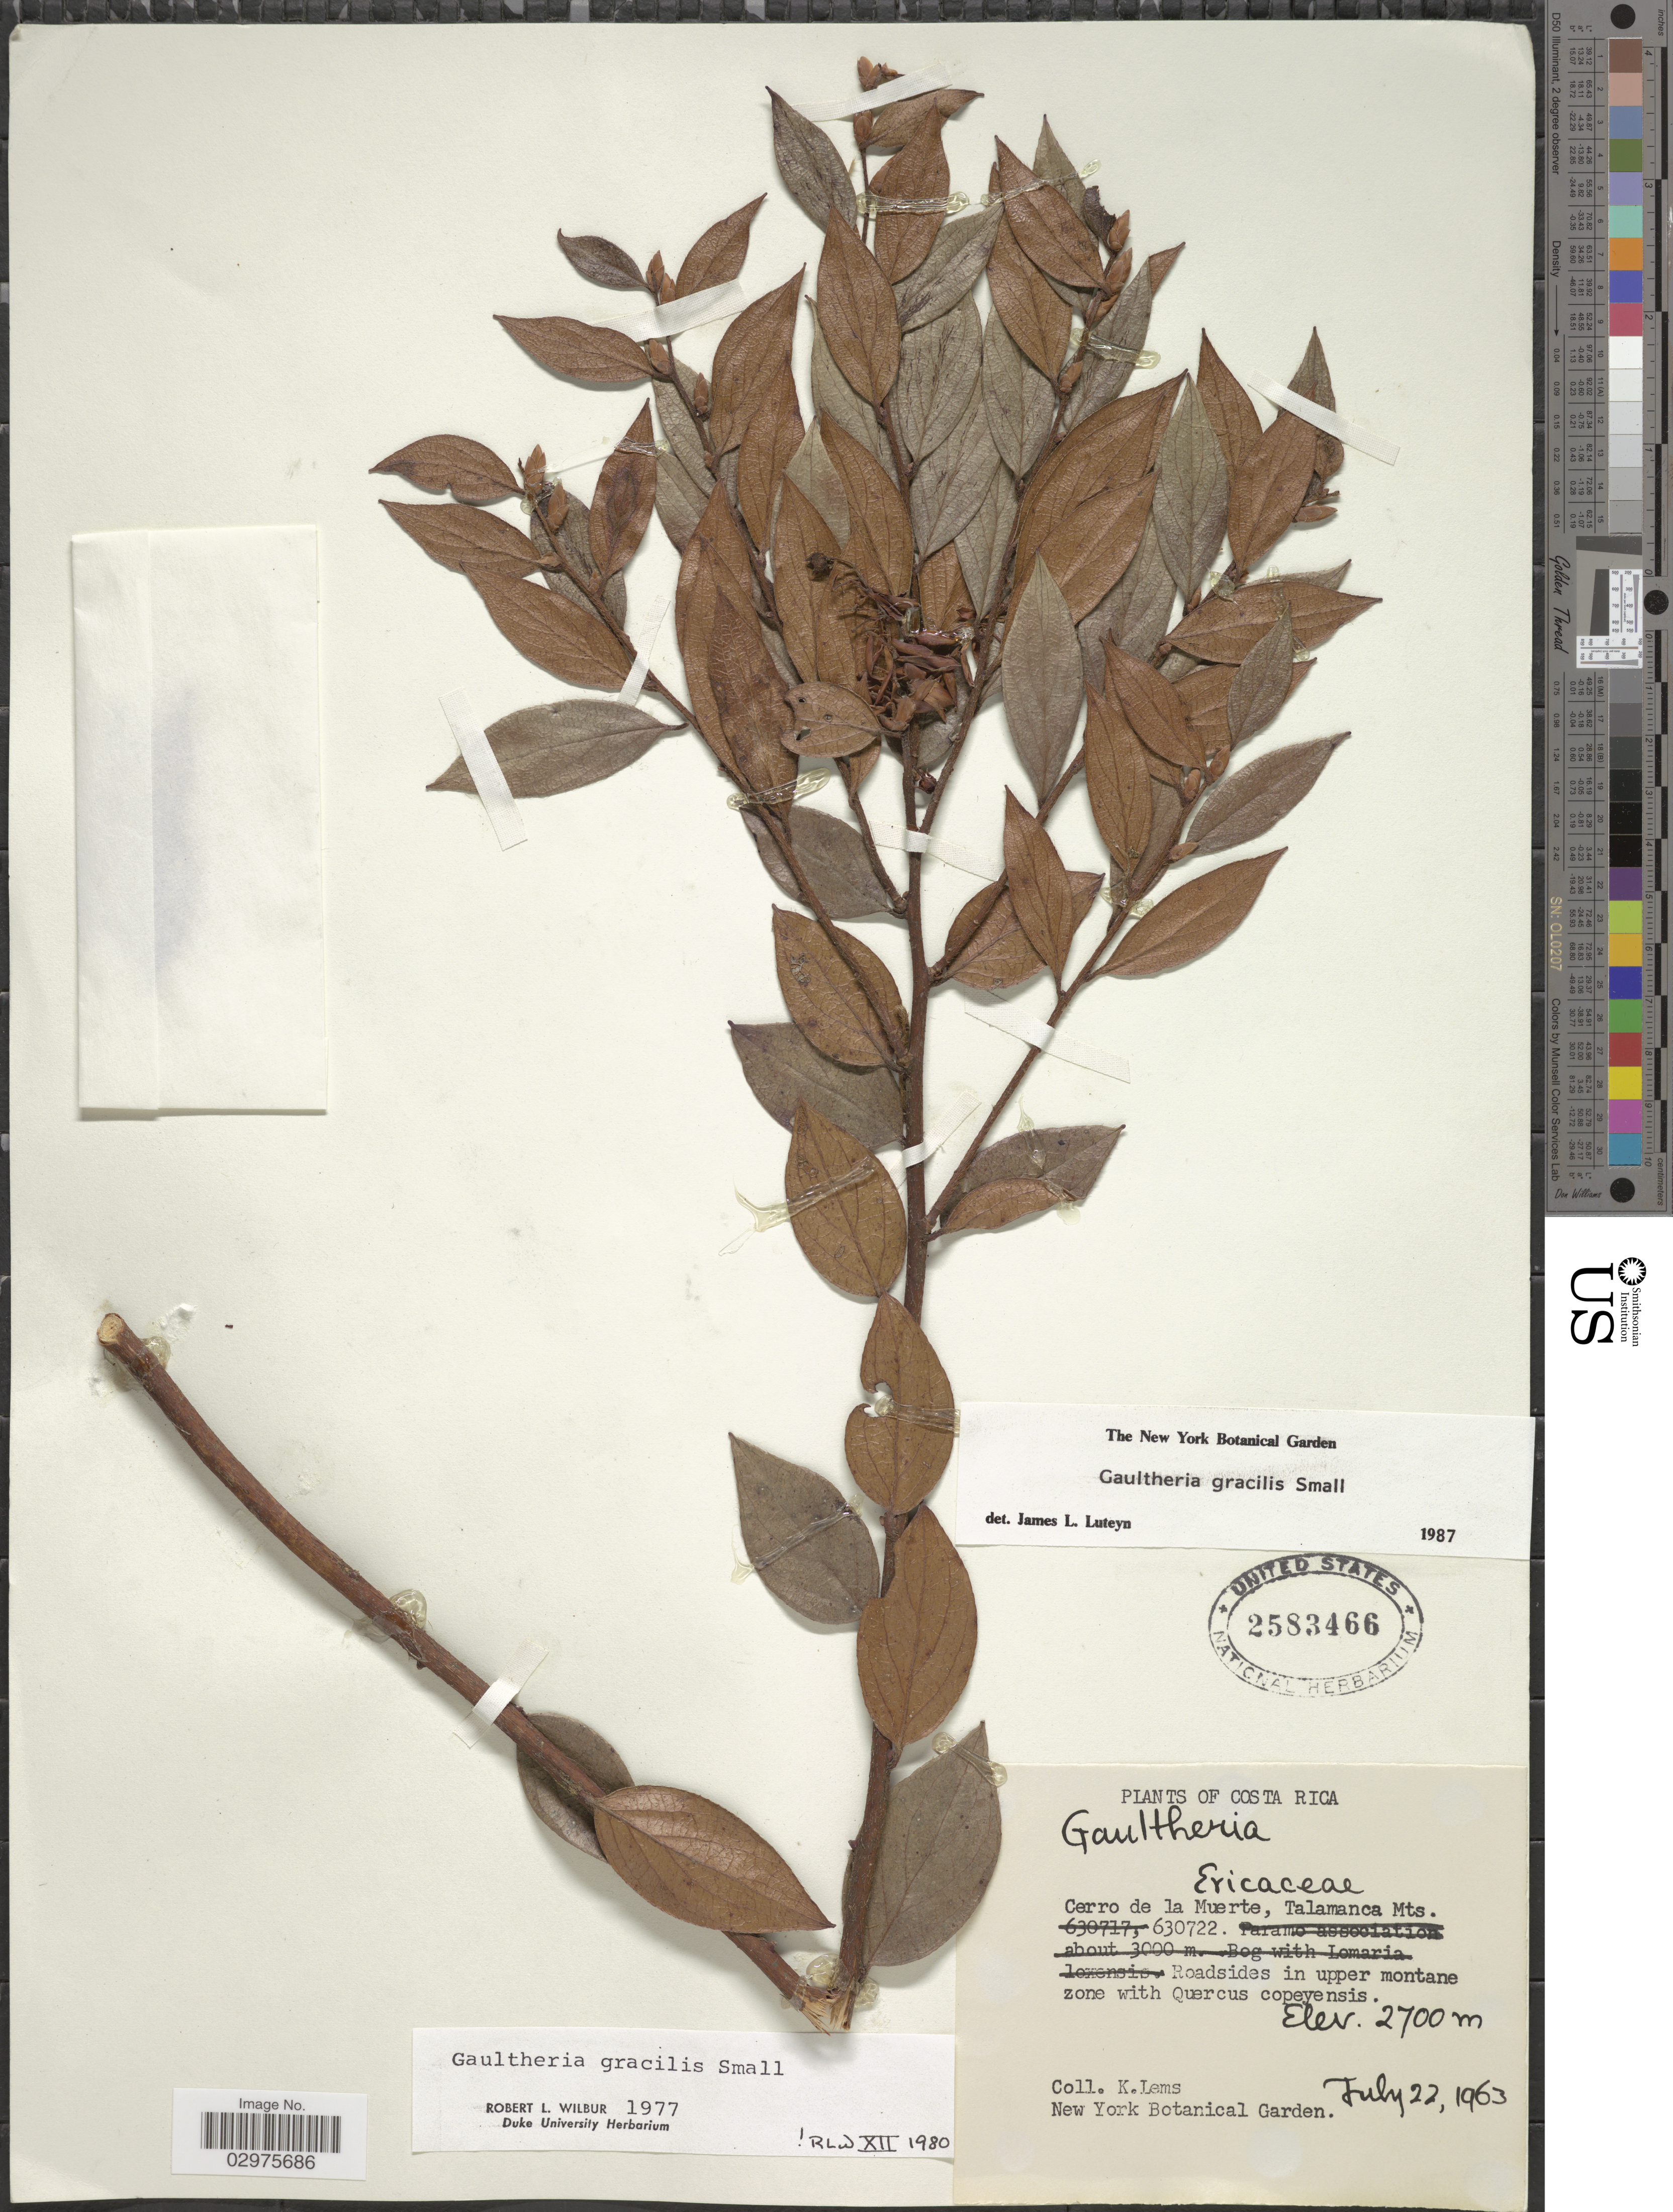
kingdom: Plantae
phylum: Tracheophyta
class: Magnoliopsida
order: Ericales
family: Ericaceae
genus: Gaultheria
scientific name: Gaultheria gracilis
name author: Small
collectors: K. Lems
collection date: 1963-07-22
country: Costa Rica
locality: Cerro de la Muerte, Talamanca Mts.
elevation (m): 2700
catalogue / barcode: US 2583466